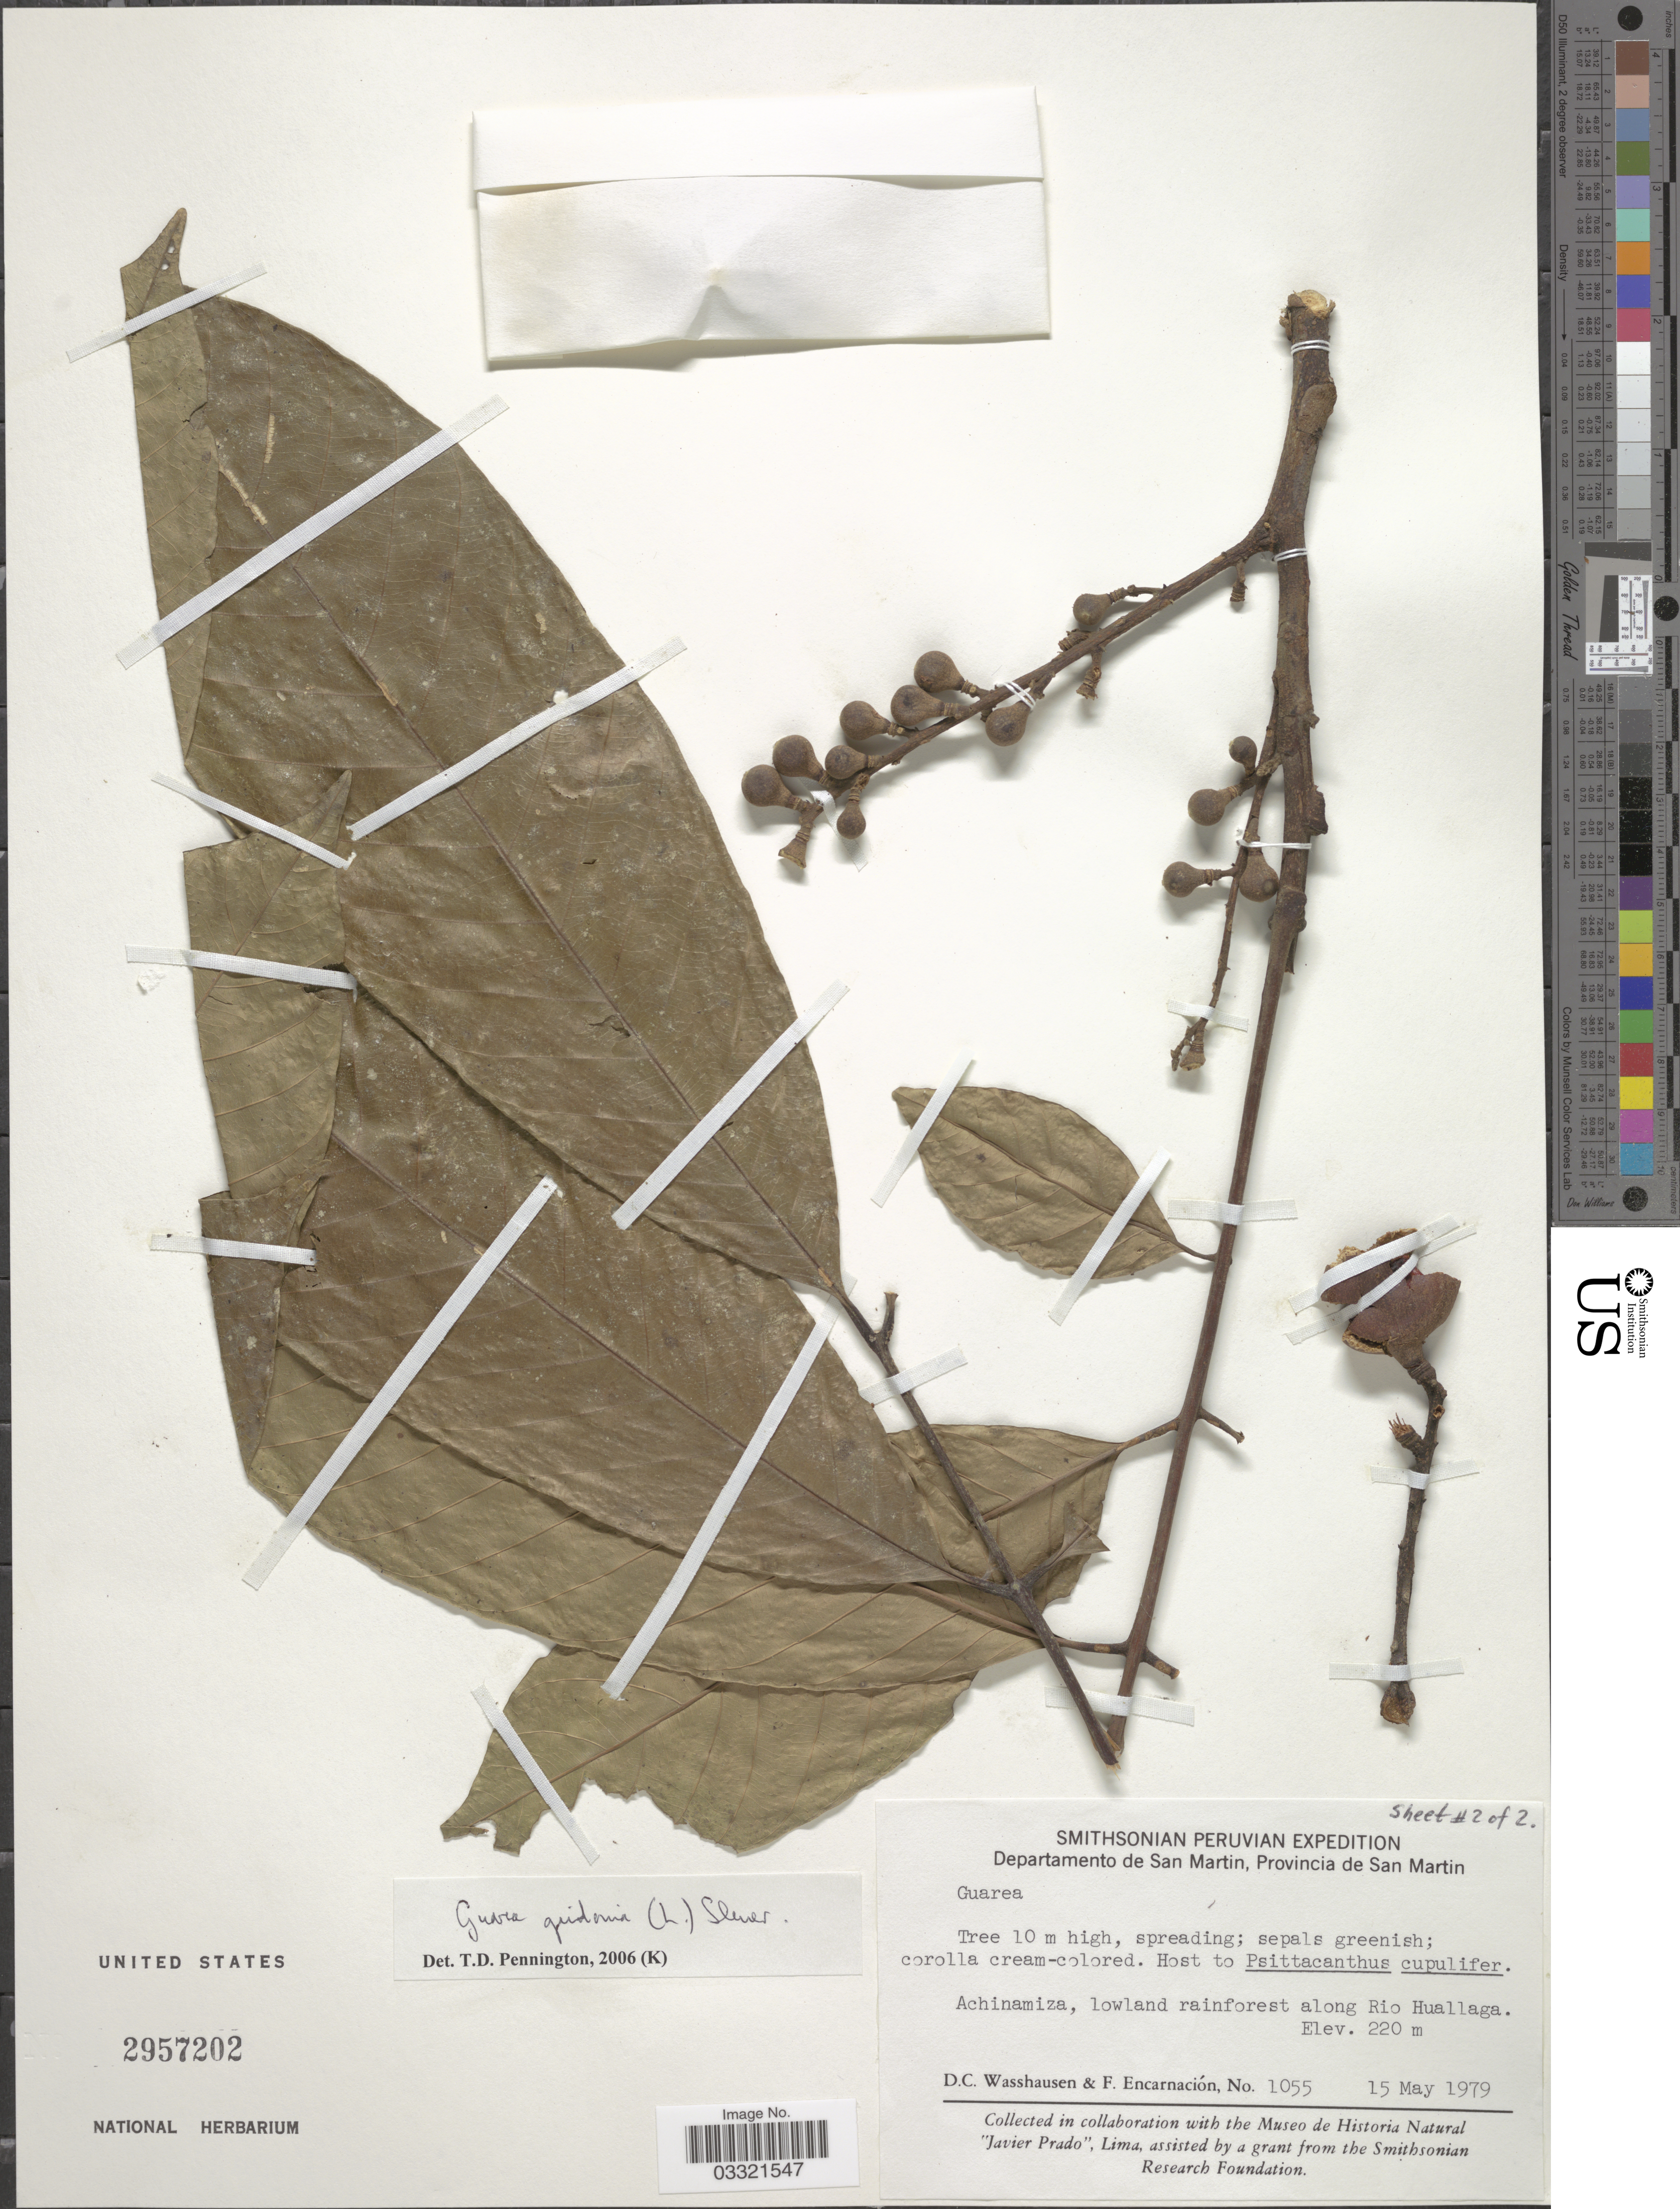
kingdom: Plantae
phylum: Tracheophyta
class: Magnoliopsida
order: Sapindales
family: Meliaceae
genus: Guarea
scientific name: Guarea guidonia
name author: (L.) Sleumer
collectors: D. C. Wasshausen & F. Encarnación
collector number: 1055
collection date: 1979-05-15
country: Peru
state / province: San Martín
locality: Departamento de San Martin, Provincia de San Martin. Achinamiza, lowland rainforest along Rio Huallaga.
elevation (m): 220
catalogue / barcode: US 2957202